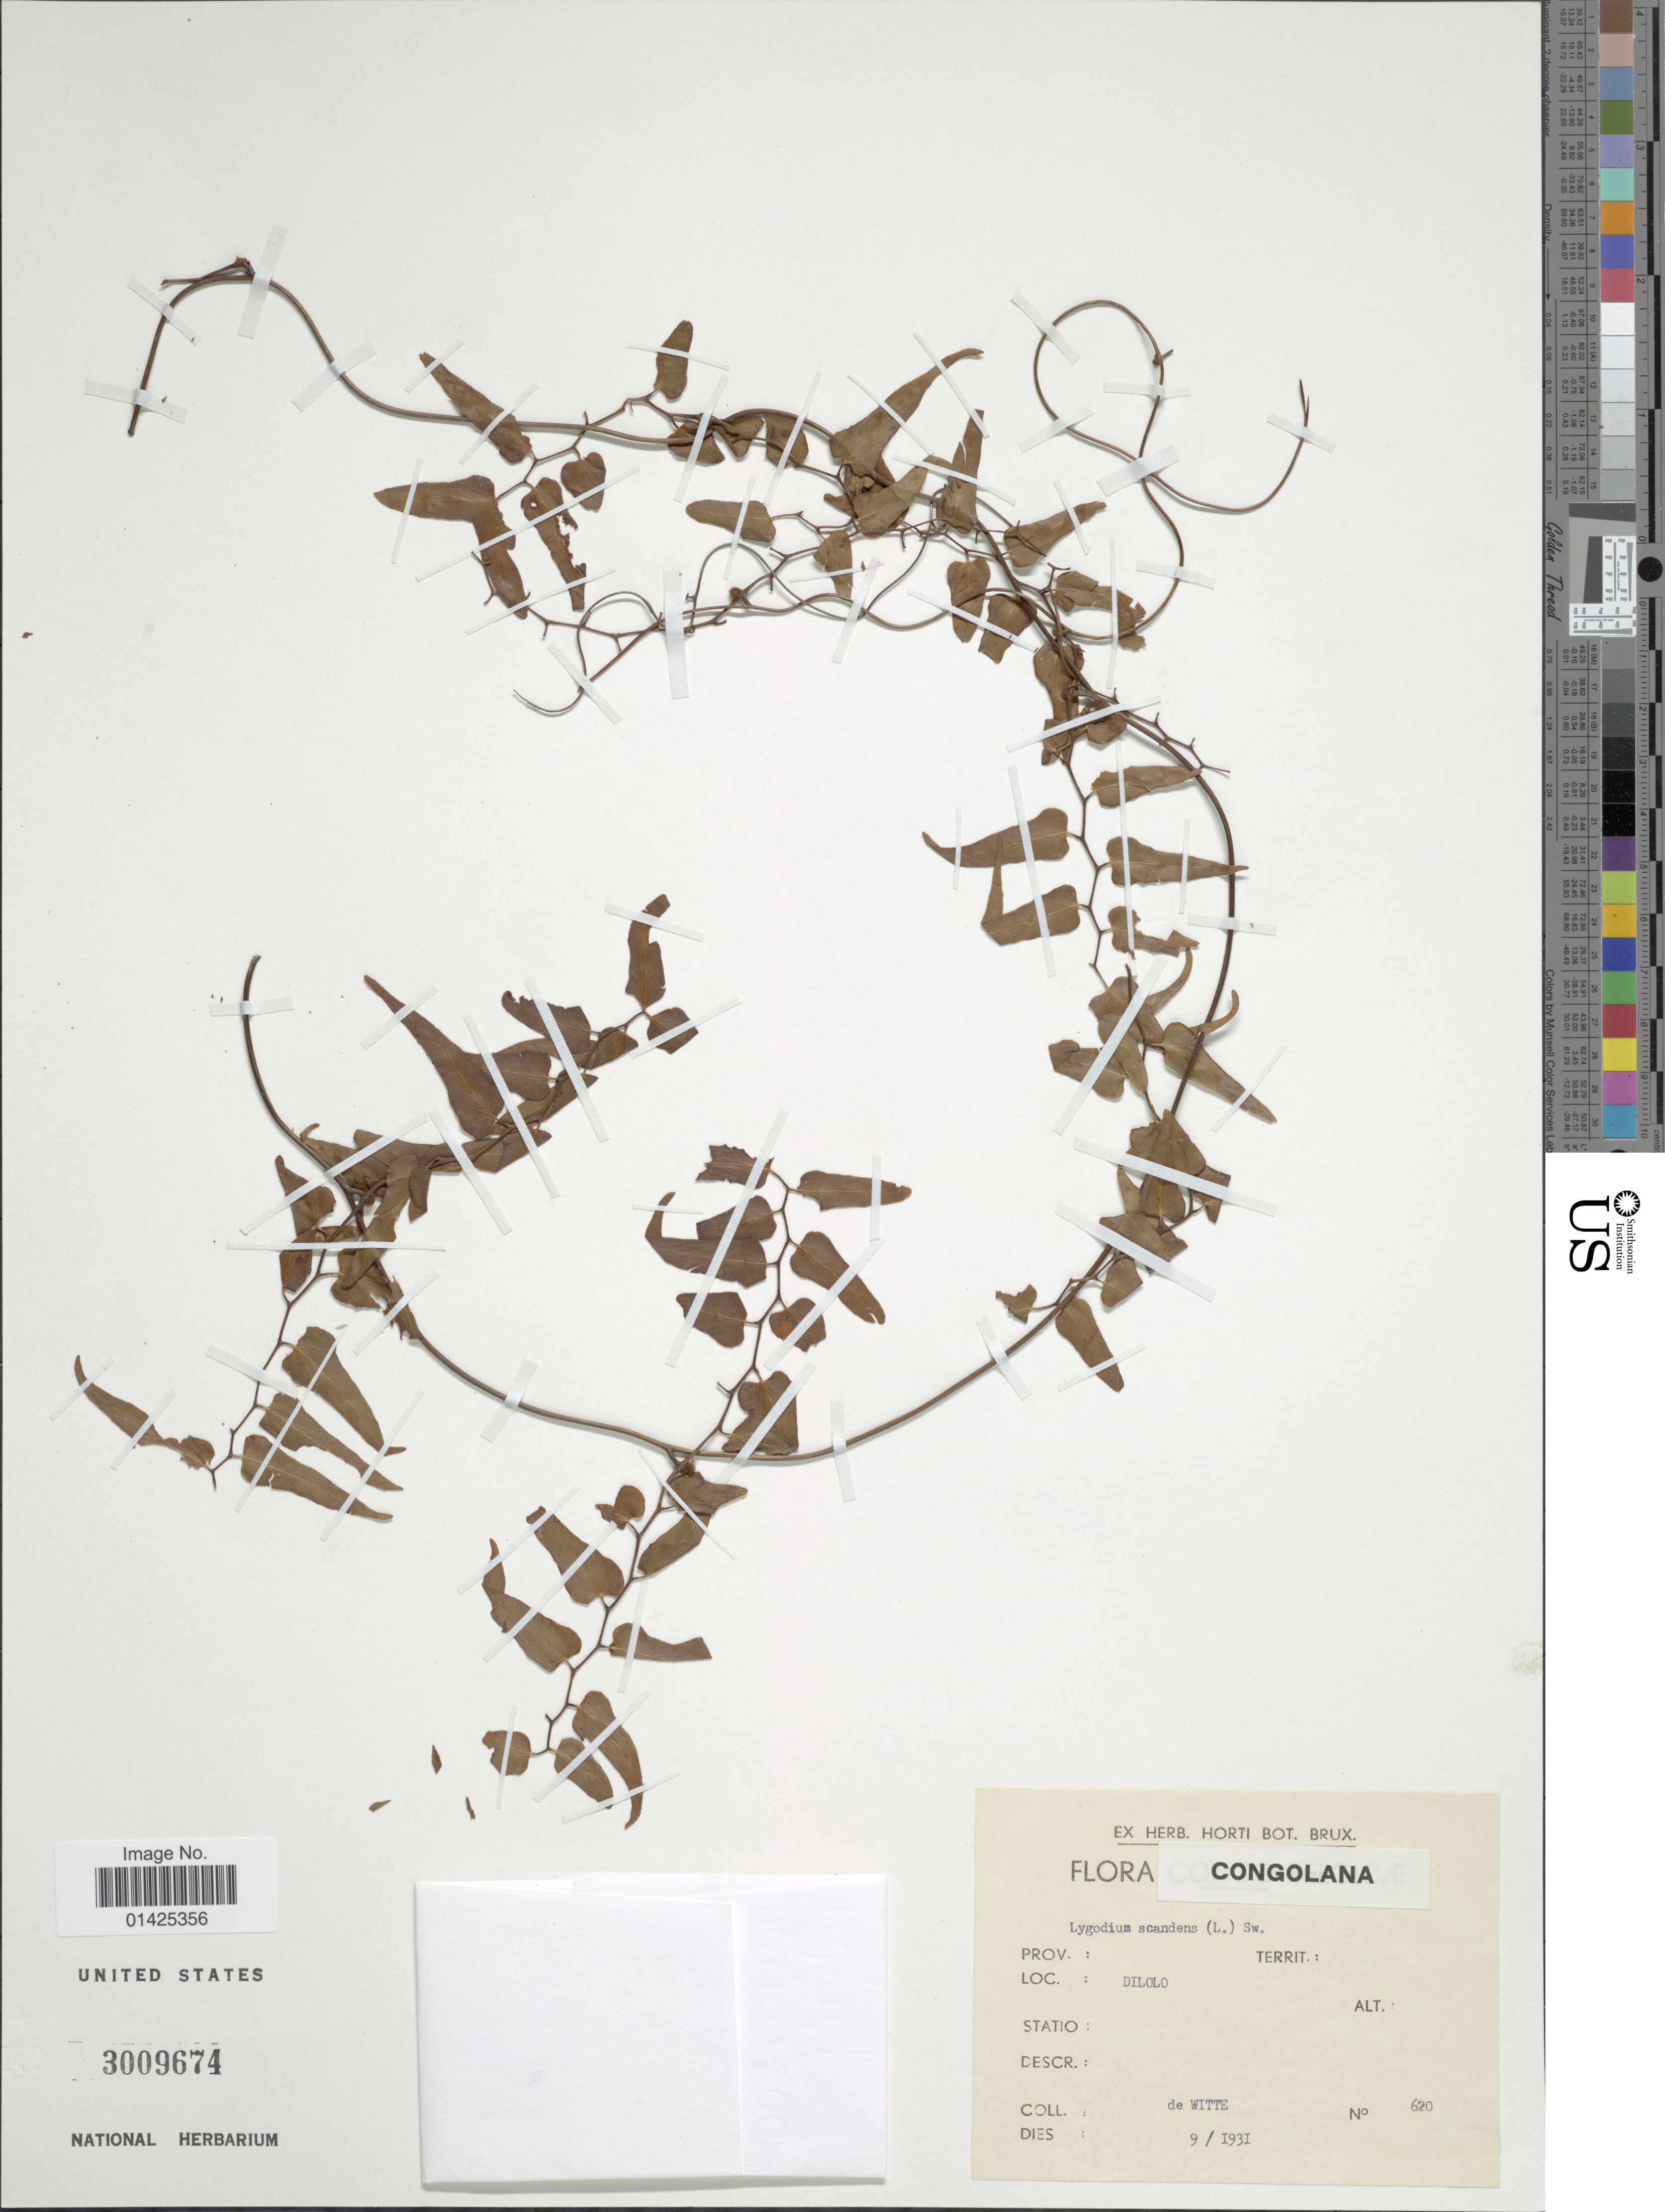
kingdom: Plantae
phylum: Tracheophyta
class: Polypodiopsida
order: Schizaeales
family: Lygodiaceae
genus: Lygodium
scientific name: Lygodium microphyllum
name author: (Cav.) R. Br.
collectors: -. de Witte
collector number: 620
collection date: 1931-09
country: Congo, Democratic Republic of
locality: Dilolo.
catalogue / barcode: US 3009674